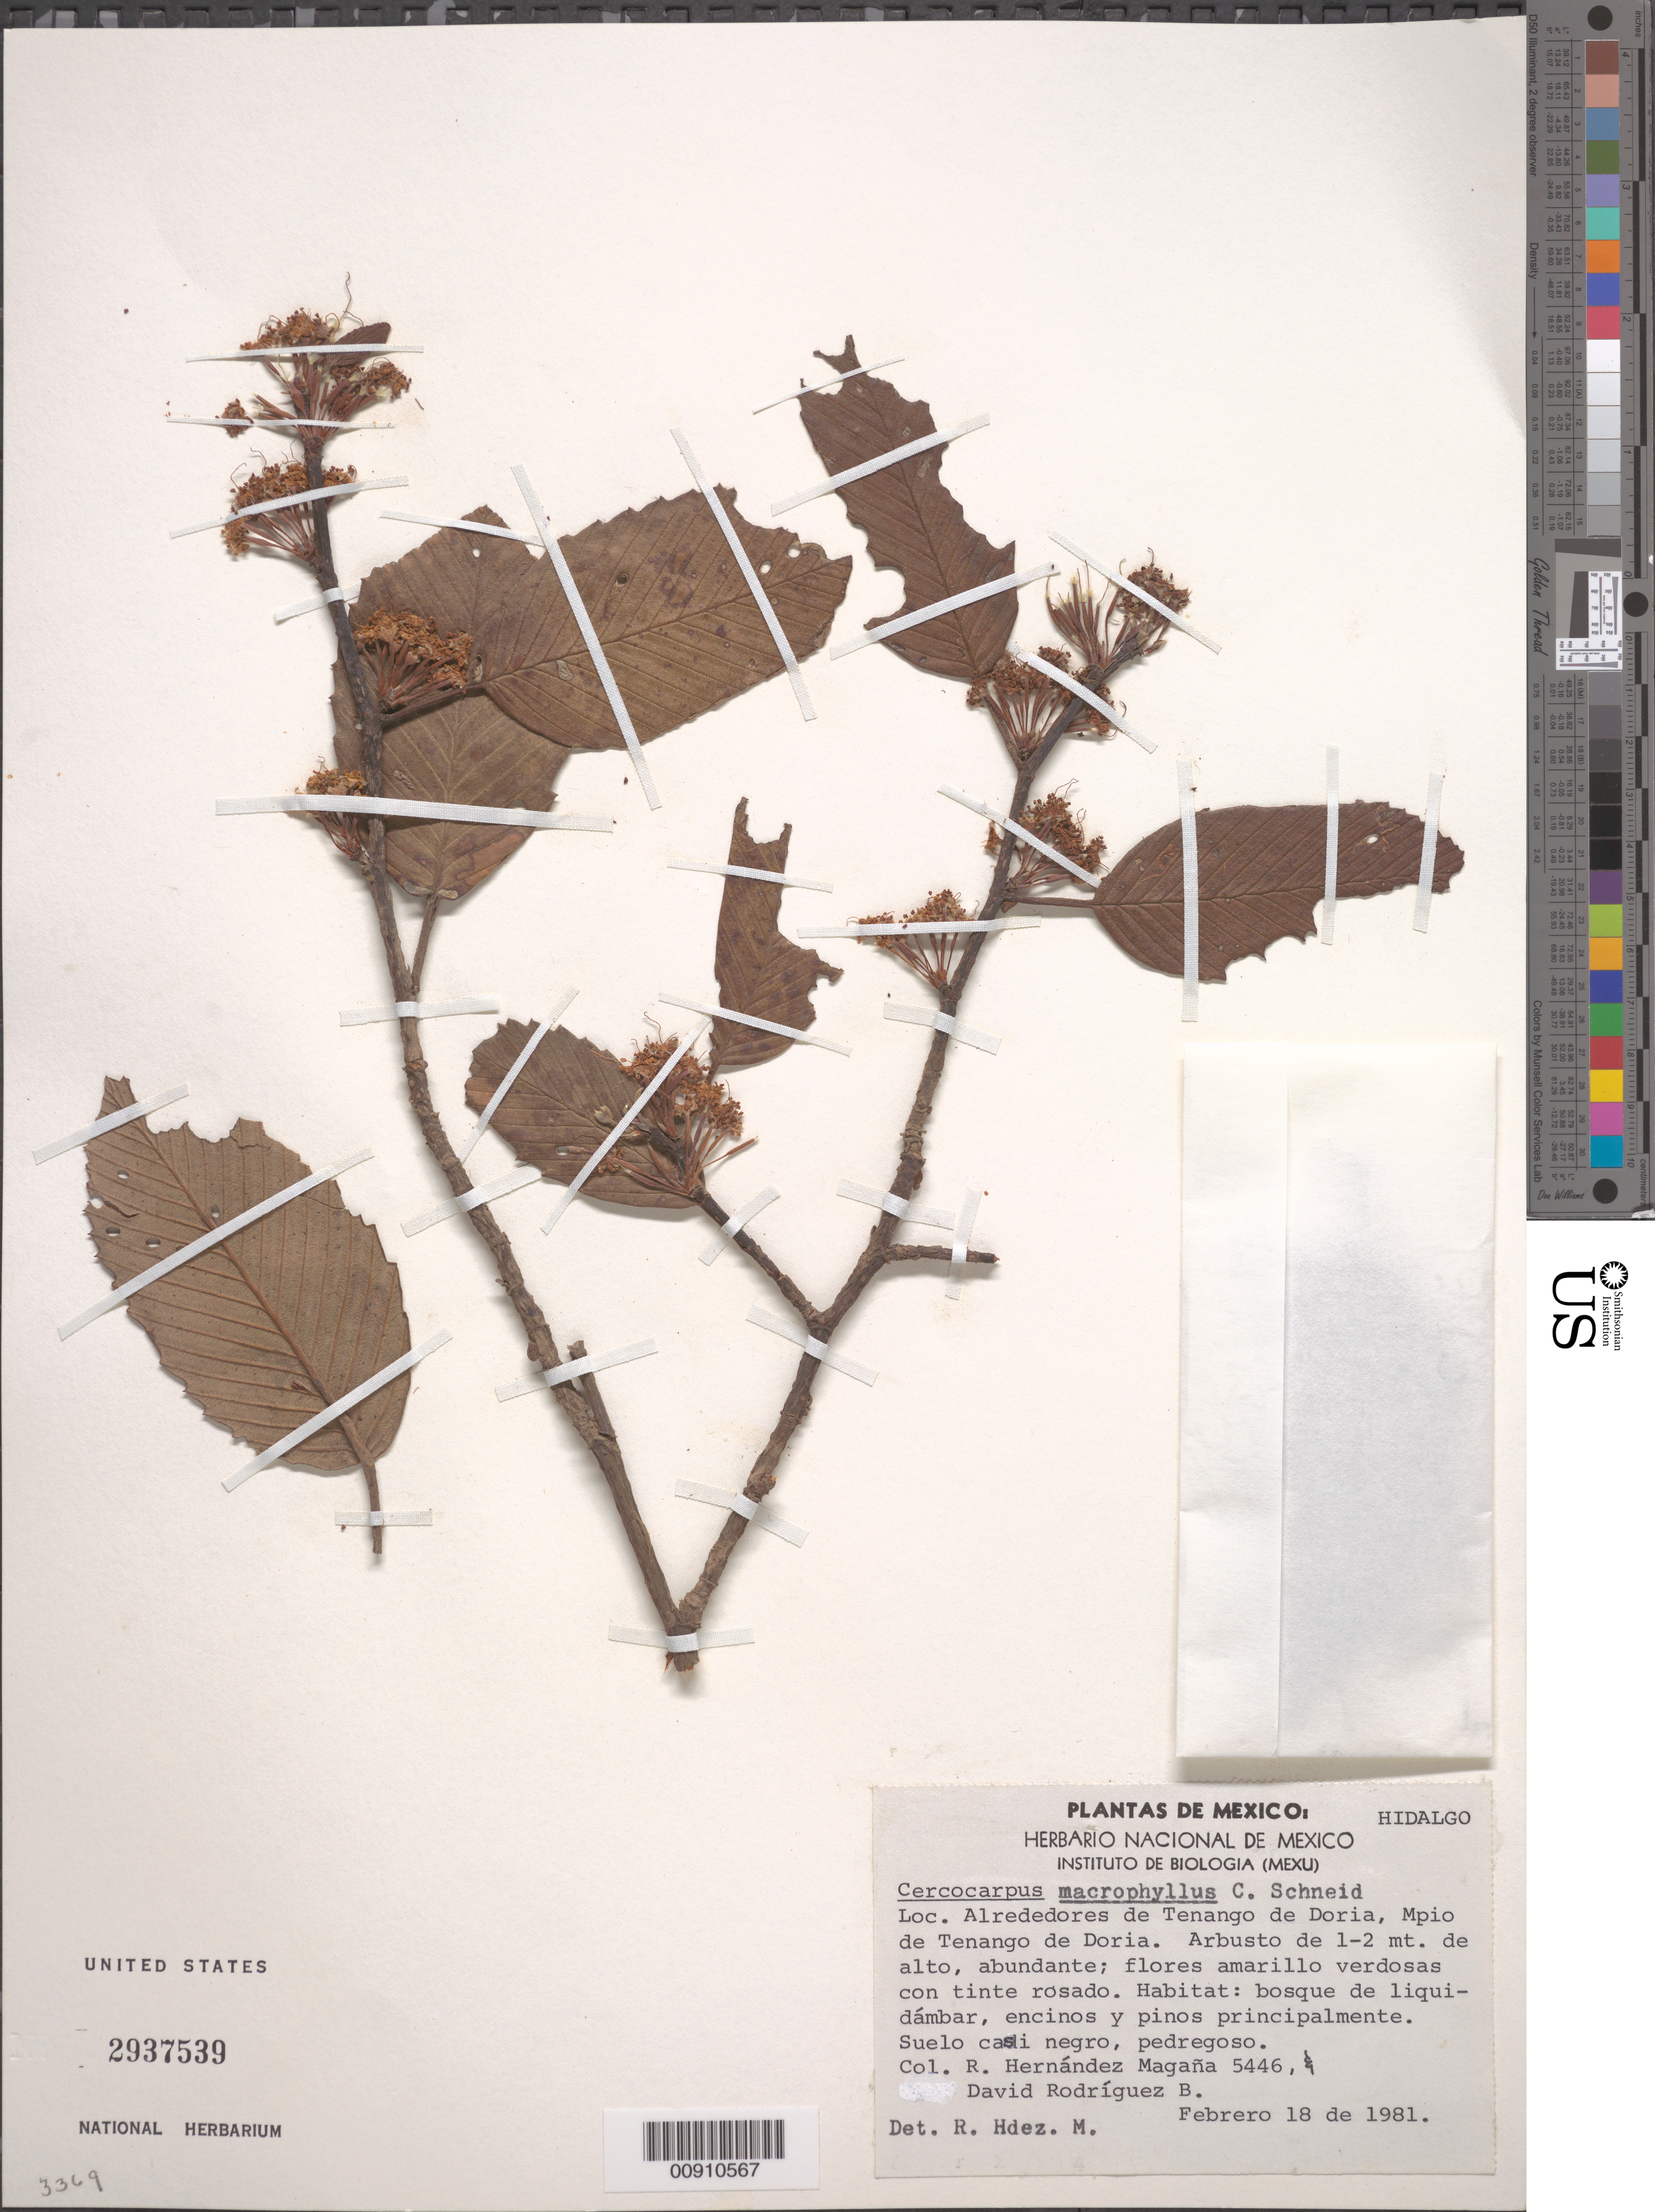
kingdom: Plantae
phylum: Tracheophyta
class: Magnoliopsida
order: Rosales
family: Rosaceae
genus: Cercocarpus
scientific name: Cercocarpus macrophyllus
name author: C.K. Schneid.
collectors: R. M. Hernandez & D. Rodriguez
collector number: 5446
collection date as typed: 18 Feb 1981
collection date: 1981-02-18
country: Mexico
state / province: Hidalgo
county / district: Tenango De Doria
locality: Alrededores de Tenango de Doria, Mpio. de Tenango de Doria.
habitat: Bosque de liquidambar, encinos y pinos principalmente. Suelo casi negro, pedregoso.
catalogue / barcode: US 2937539